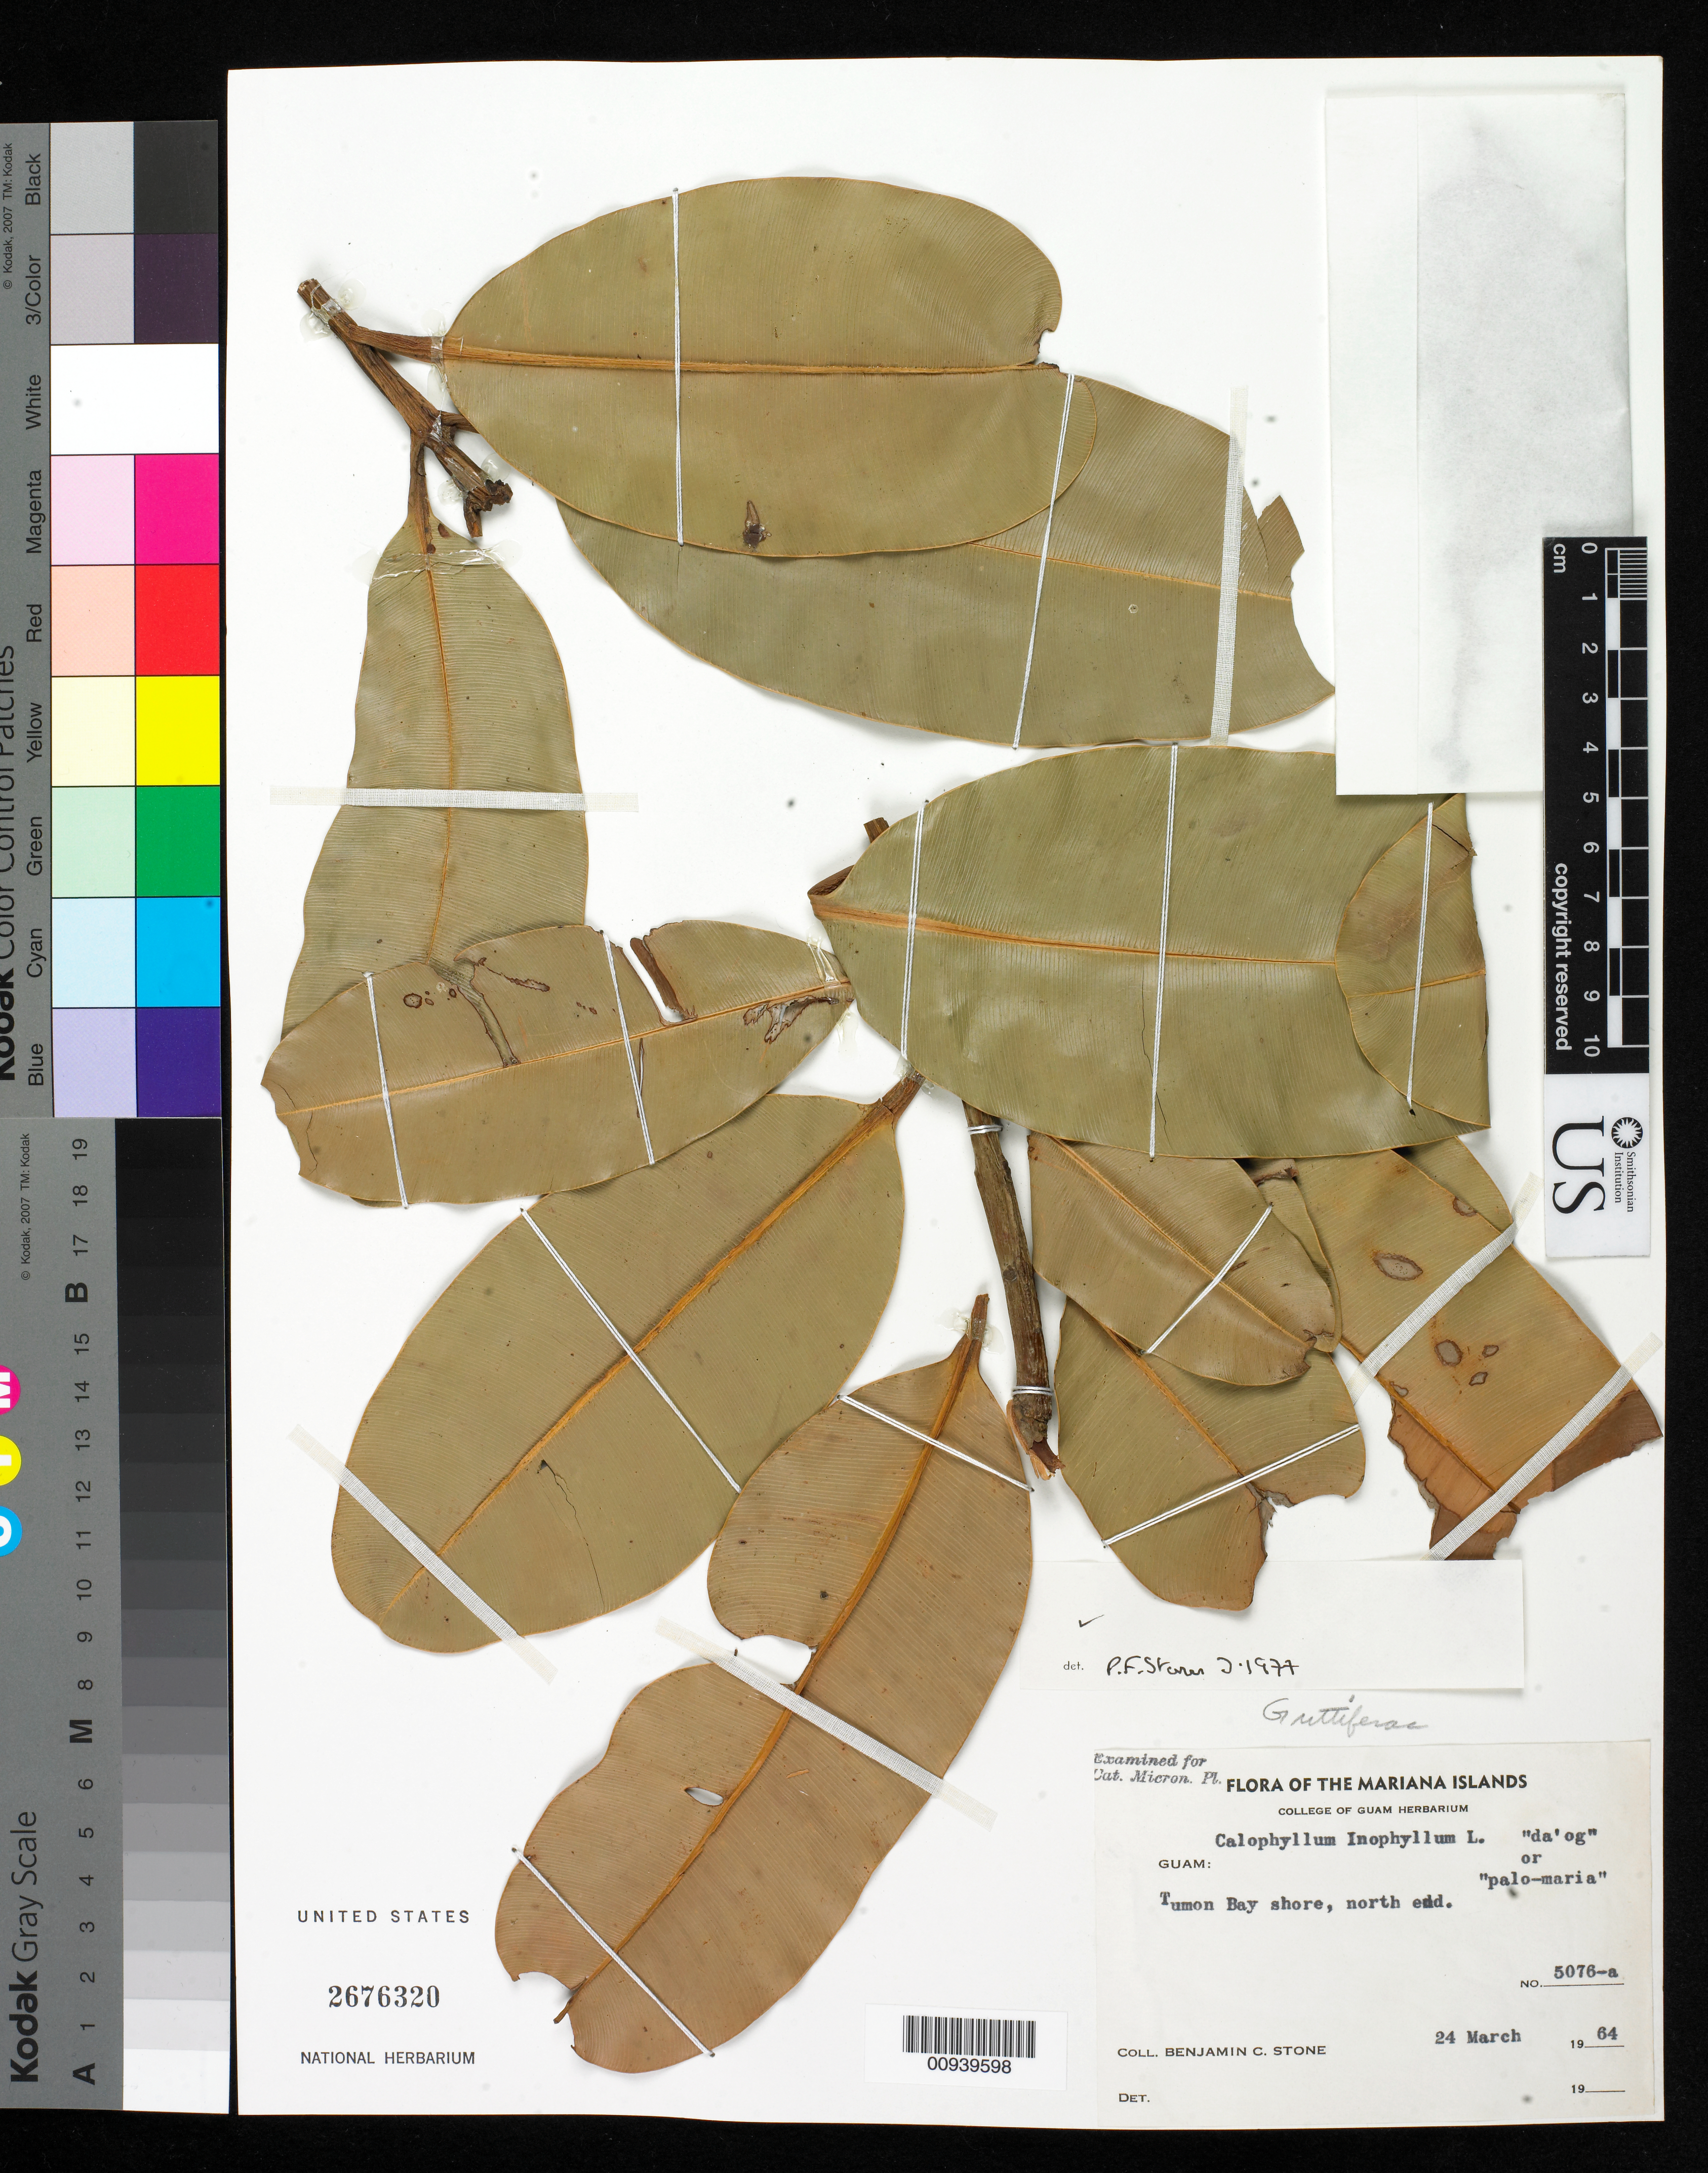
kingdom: Plantae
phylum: Tracheophyta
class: Magnoliopsida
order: Malpighiales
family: Calophyllaceae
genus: Calophyllum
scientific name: Calophyllum inophyllum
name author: L.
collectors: B. C. Stone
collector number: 5076 A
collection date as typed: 24 Mar 1964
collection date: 1964-03-24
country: Guam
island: Guam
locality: Tumon Bay shore, north end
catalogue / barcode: US 2676320